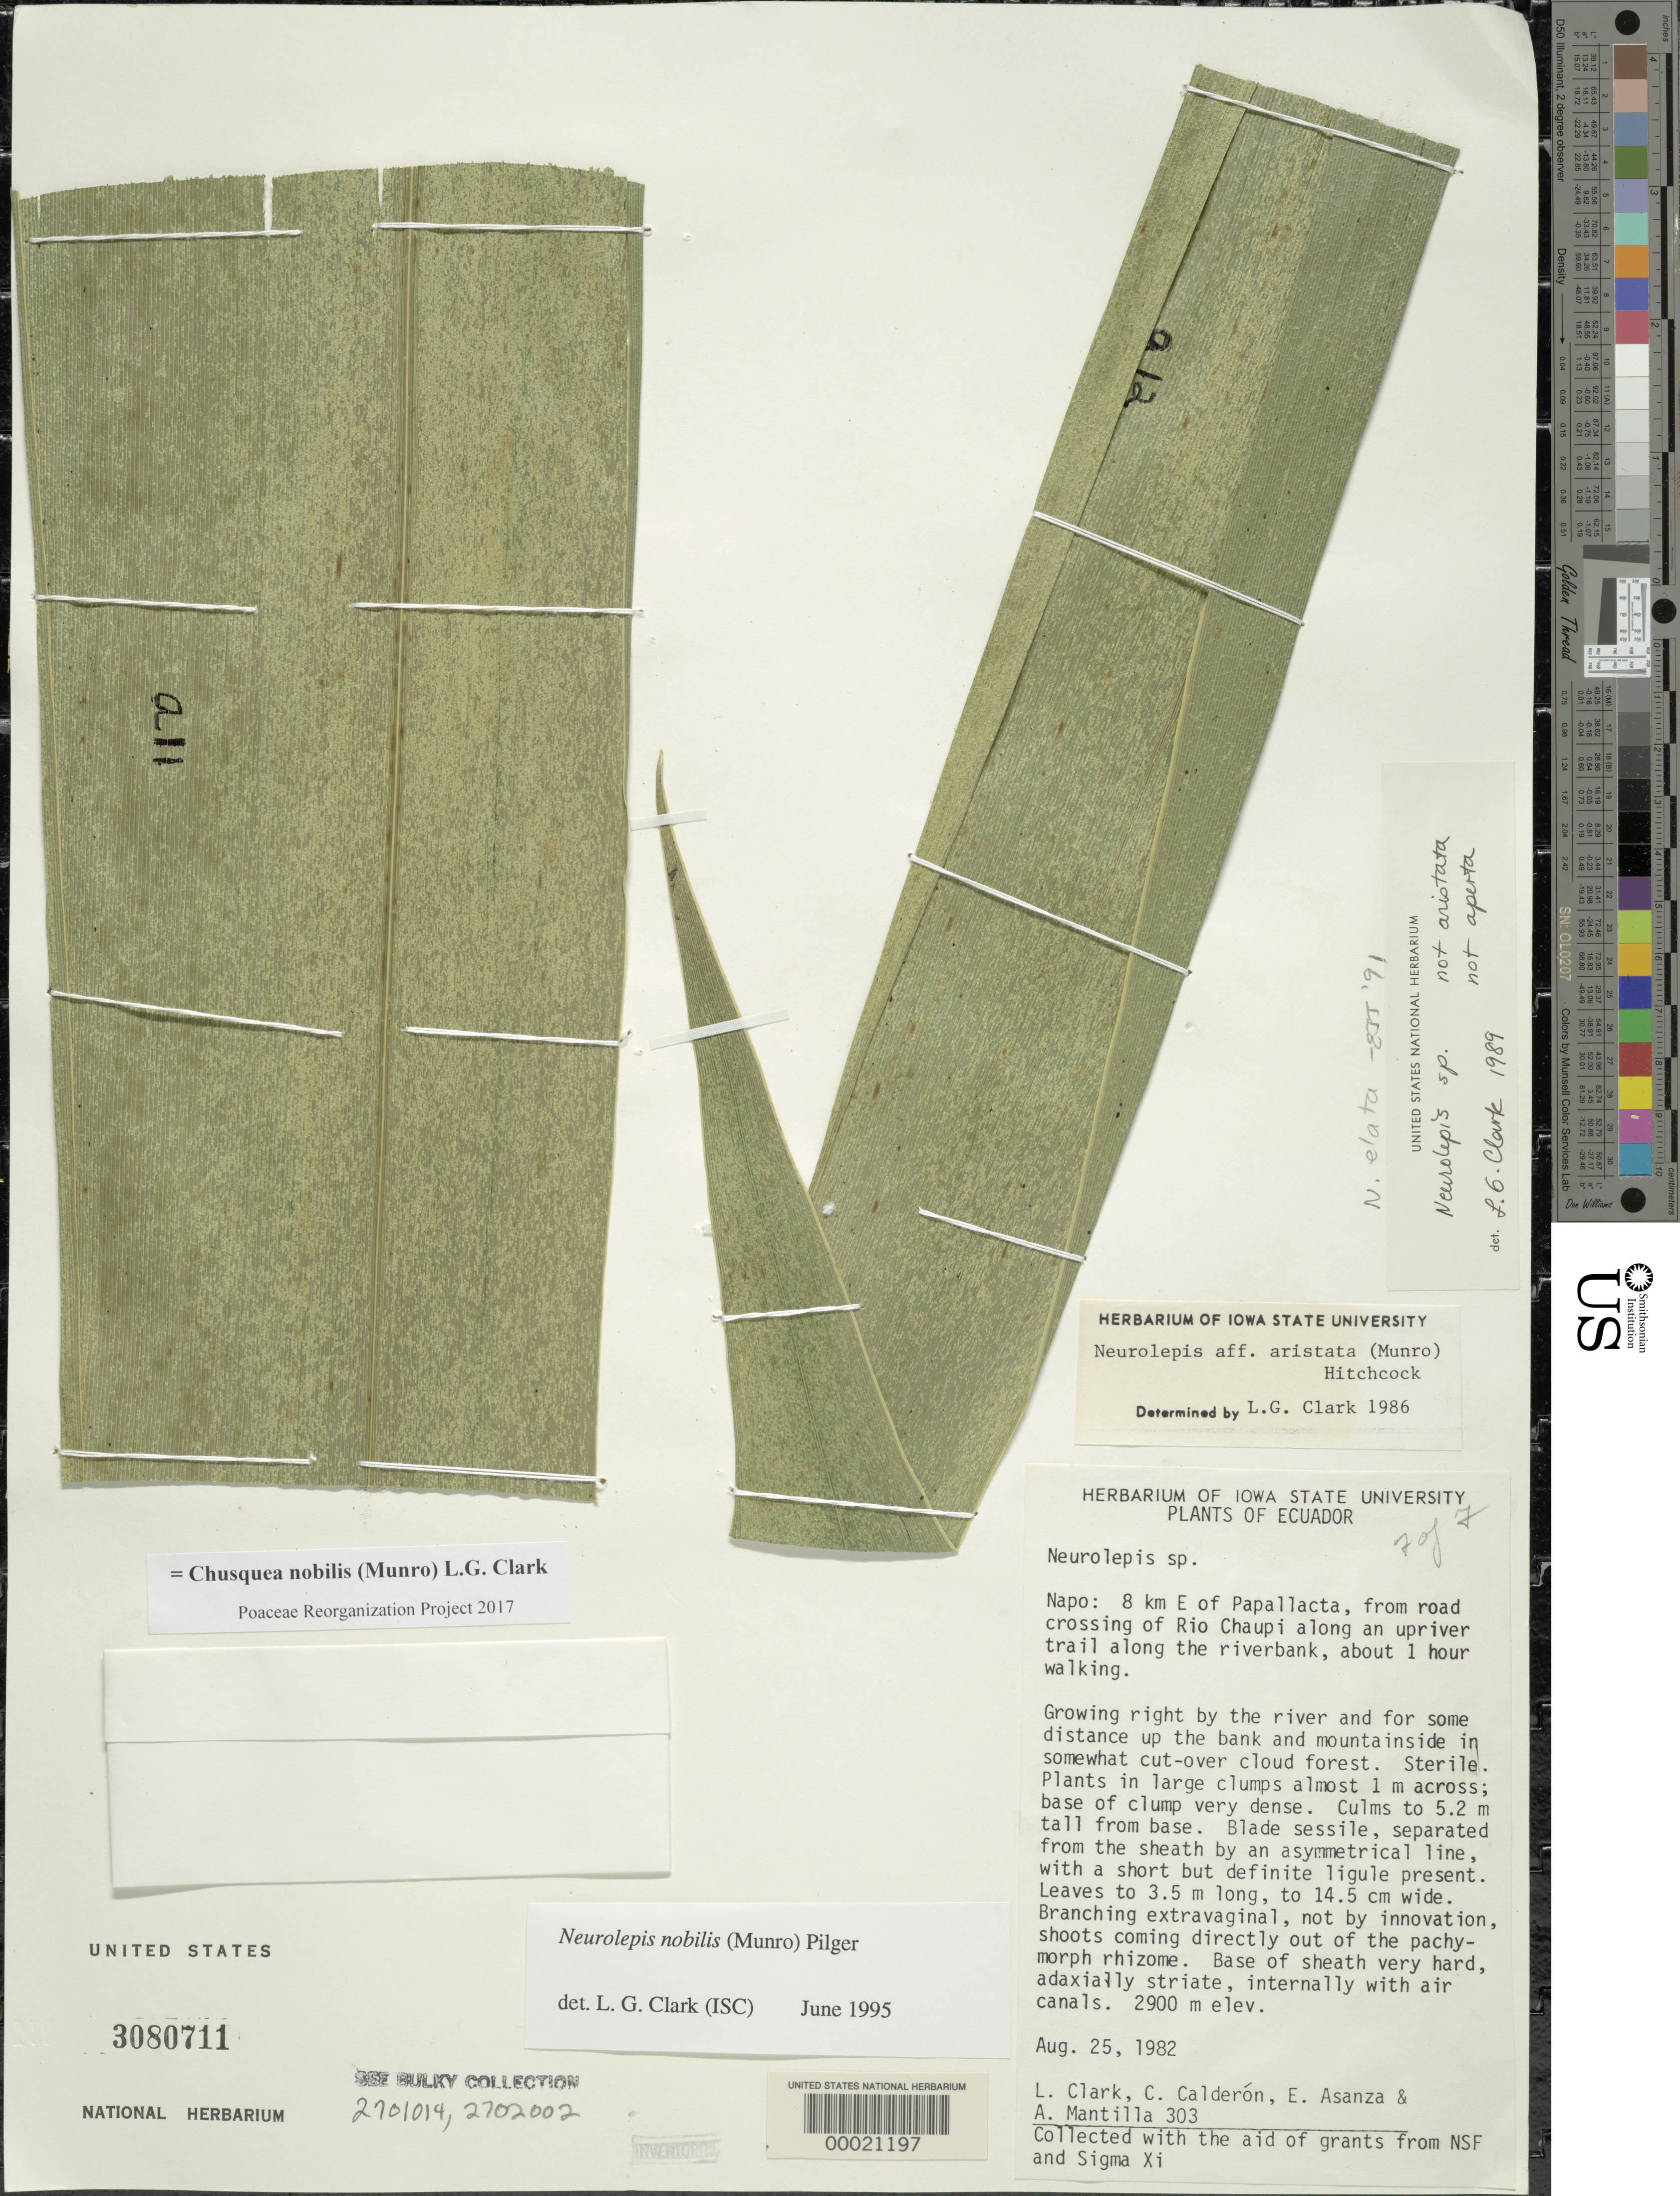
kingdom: Plantae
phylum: Tracheophyta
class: Liliopsida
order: Poales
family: Poaceae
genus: Chusquea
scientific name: Chusquea nobilis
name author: (Munro) L.G. Clark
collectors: L. G. Clark, C. E. Calderón, E. Asanza & A. Mantilla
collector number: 303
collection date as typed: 25 Aug 1982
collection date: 1982-08-25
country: Ecuador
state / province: Napo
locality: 8 km E of papallacto, from road crossing of Rio chaupi along an up river Trail along the Riverbank, about 1 hour walking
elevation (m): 2900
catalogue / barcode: US 3080711